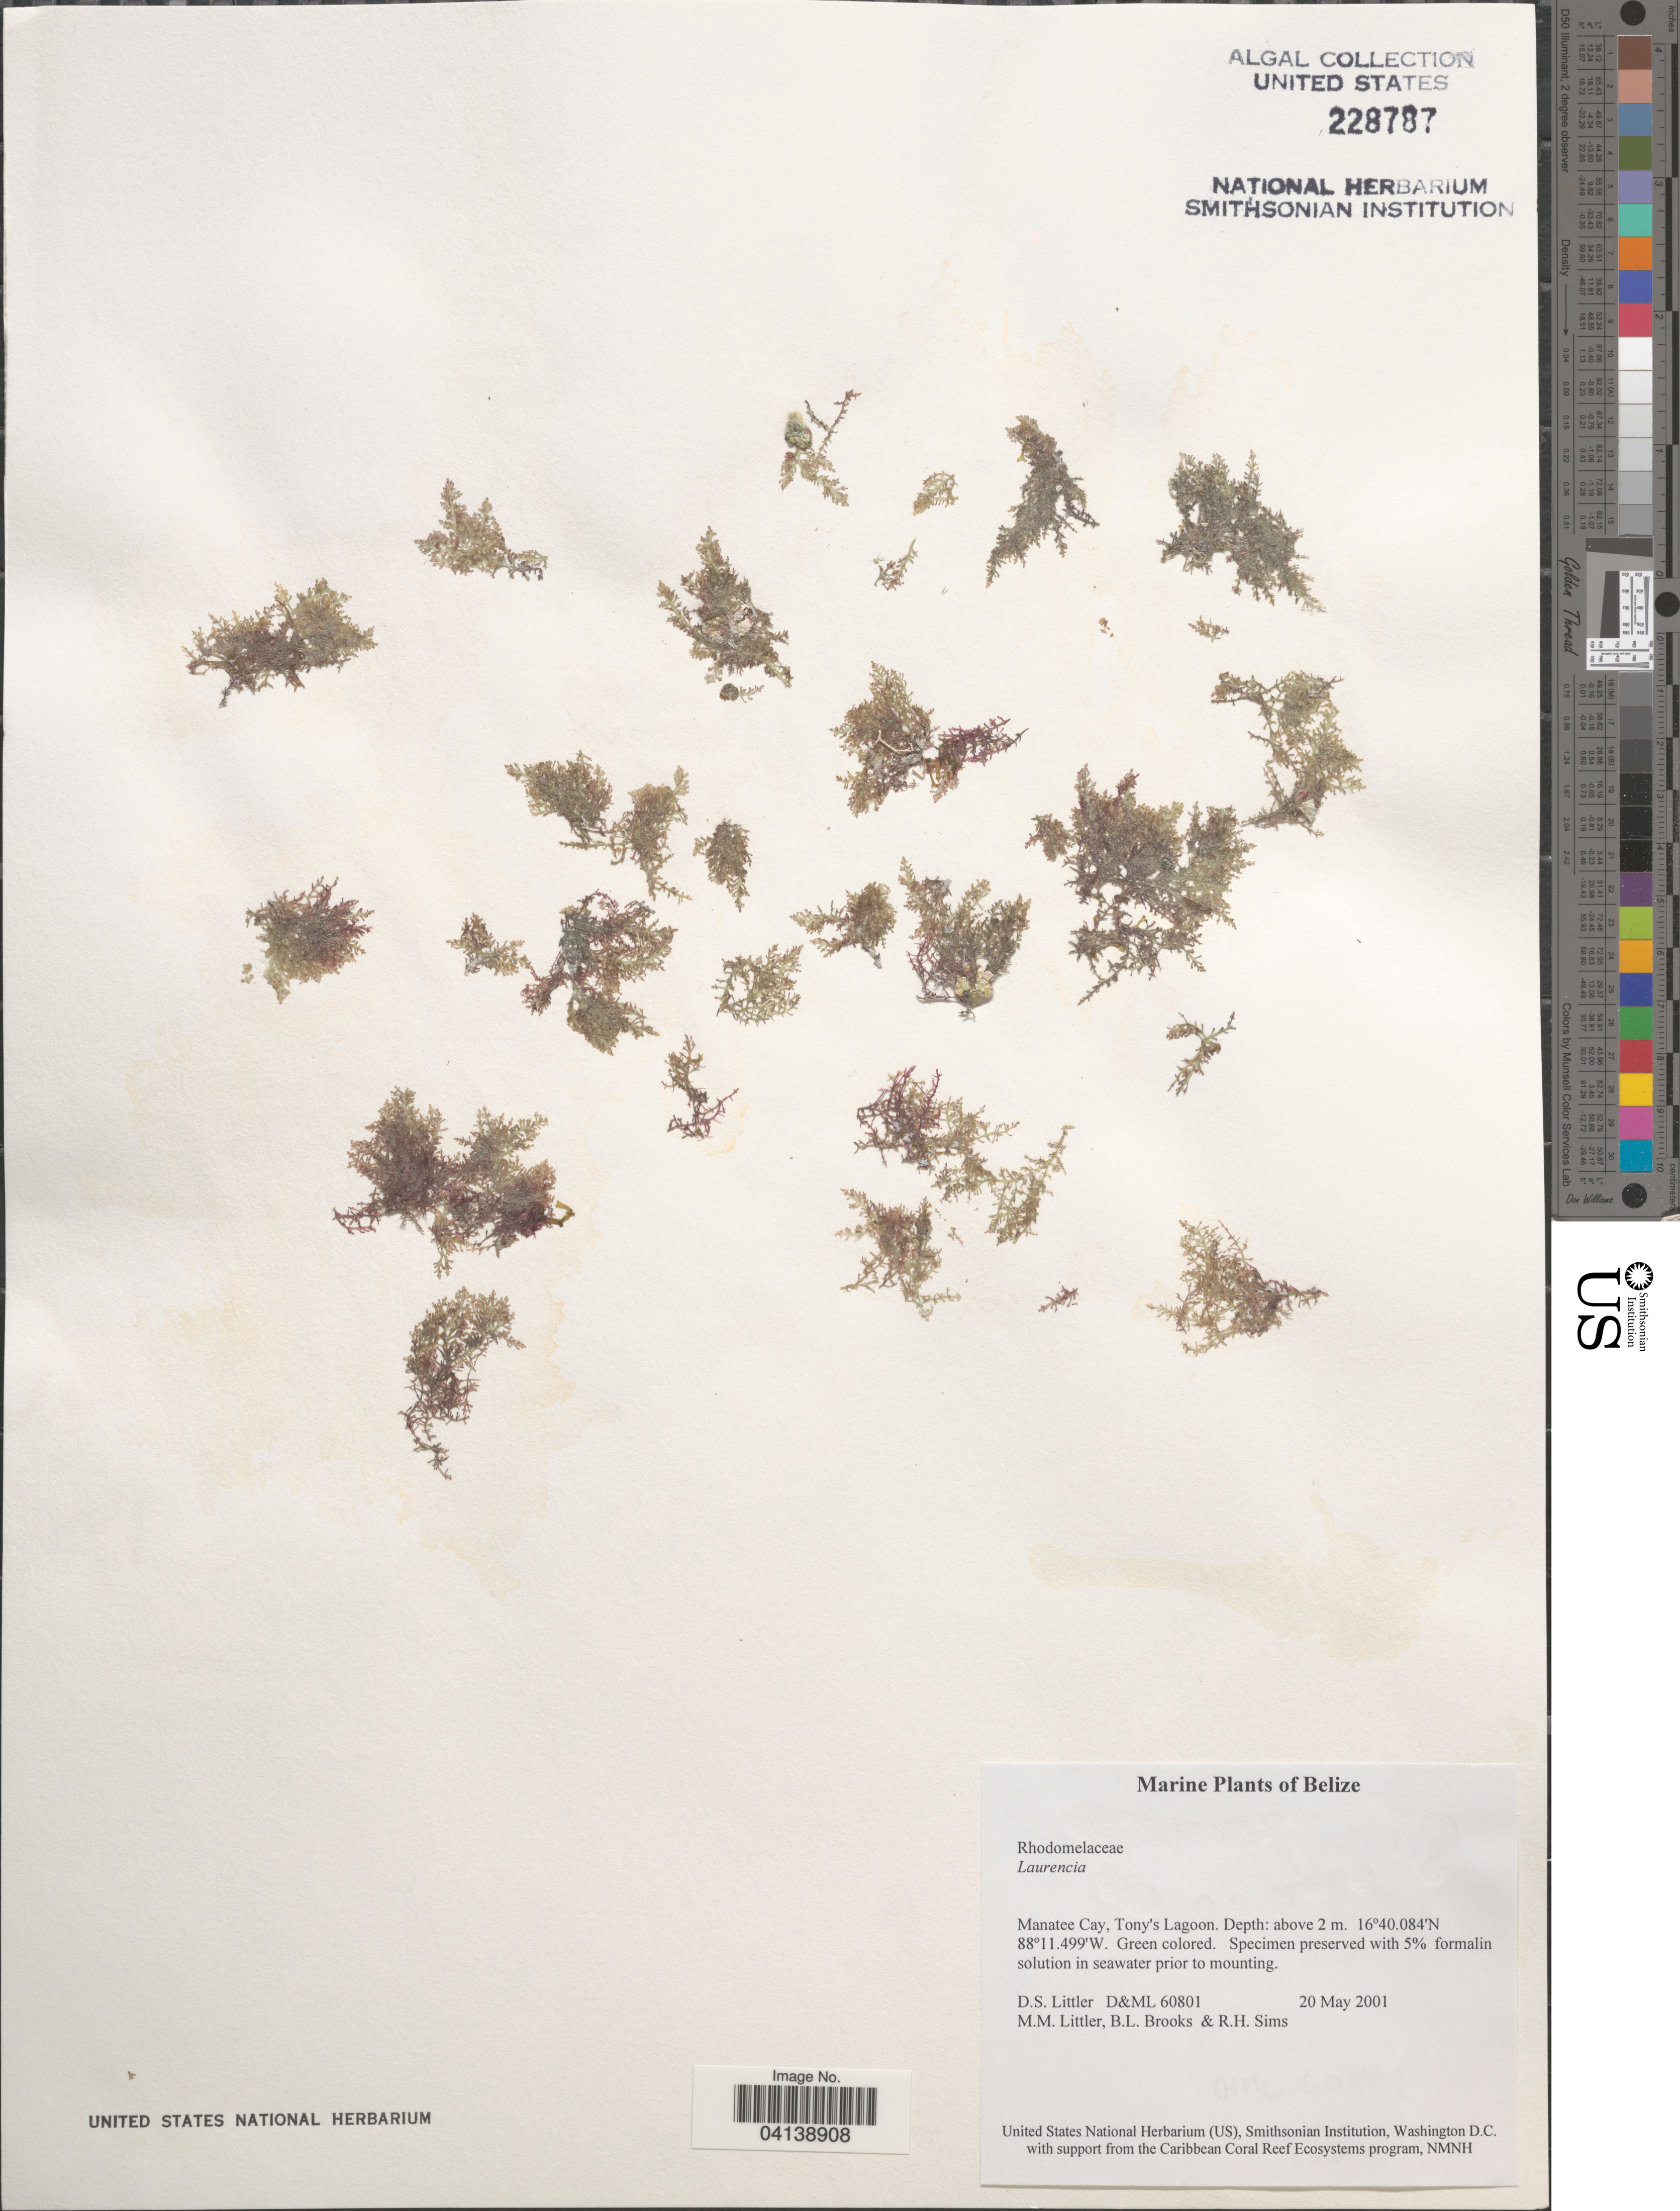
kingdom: Plantae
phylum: Rhodophyta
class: Florideophyceae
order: Ceramiales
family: Rhodomelaceae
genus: Laurencia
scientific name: Laurencia sp.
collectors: D. S. Littler, B. Brooks & R. H. Sims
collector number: D&ML60801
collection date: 2001-05-20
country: Belize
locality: Manatee Cay, Tony's Lagoon.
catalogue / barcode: US 228787